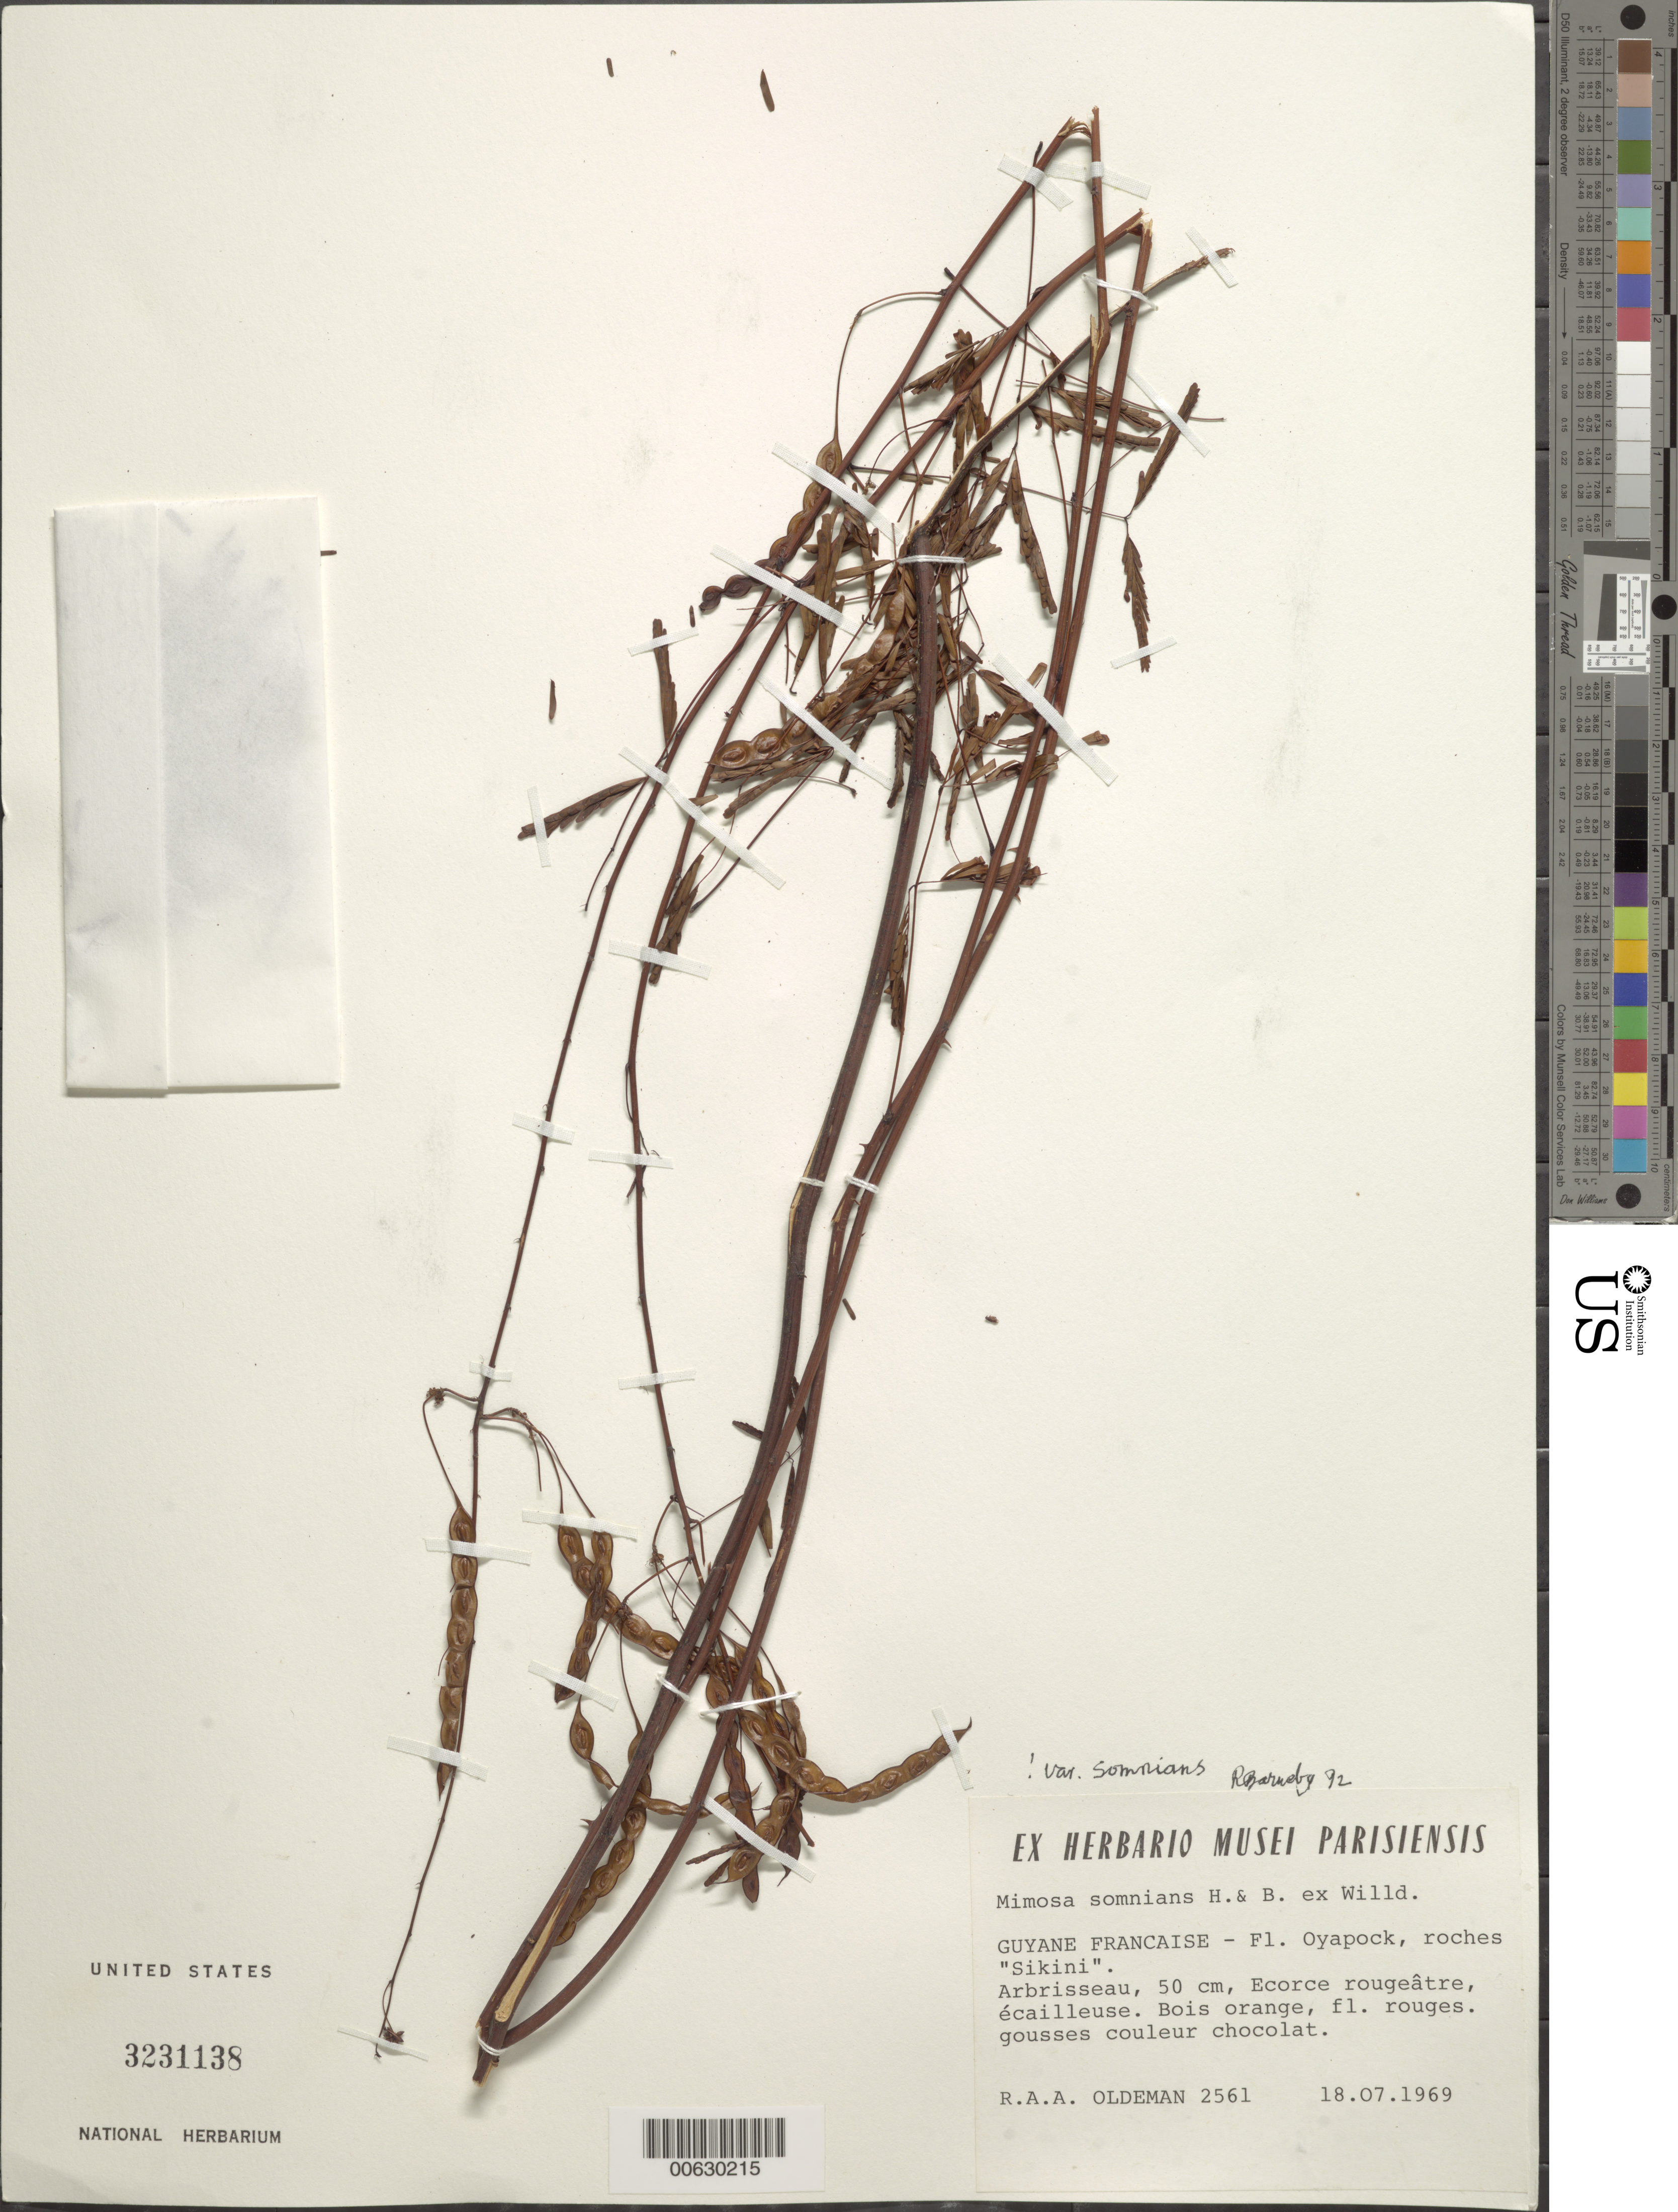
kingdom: Plantae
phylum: Tracheophyta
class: Magnoliopsida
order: Fabales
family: Fabaceae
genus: Mimosa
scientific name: Mimosa somnians var. somnians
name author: Humb. & Bonpl. ex Willd.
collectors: R. Oldeman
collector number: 2561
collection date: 1969-07-18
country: French Guiana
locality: Fl. Oyapock, roches "Sikini"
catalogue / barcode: US 3231138